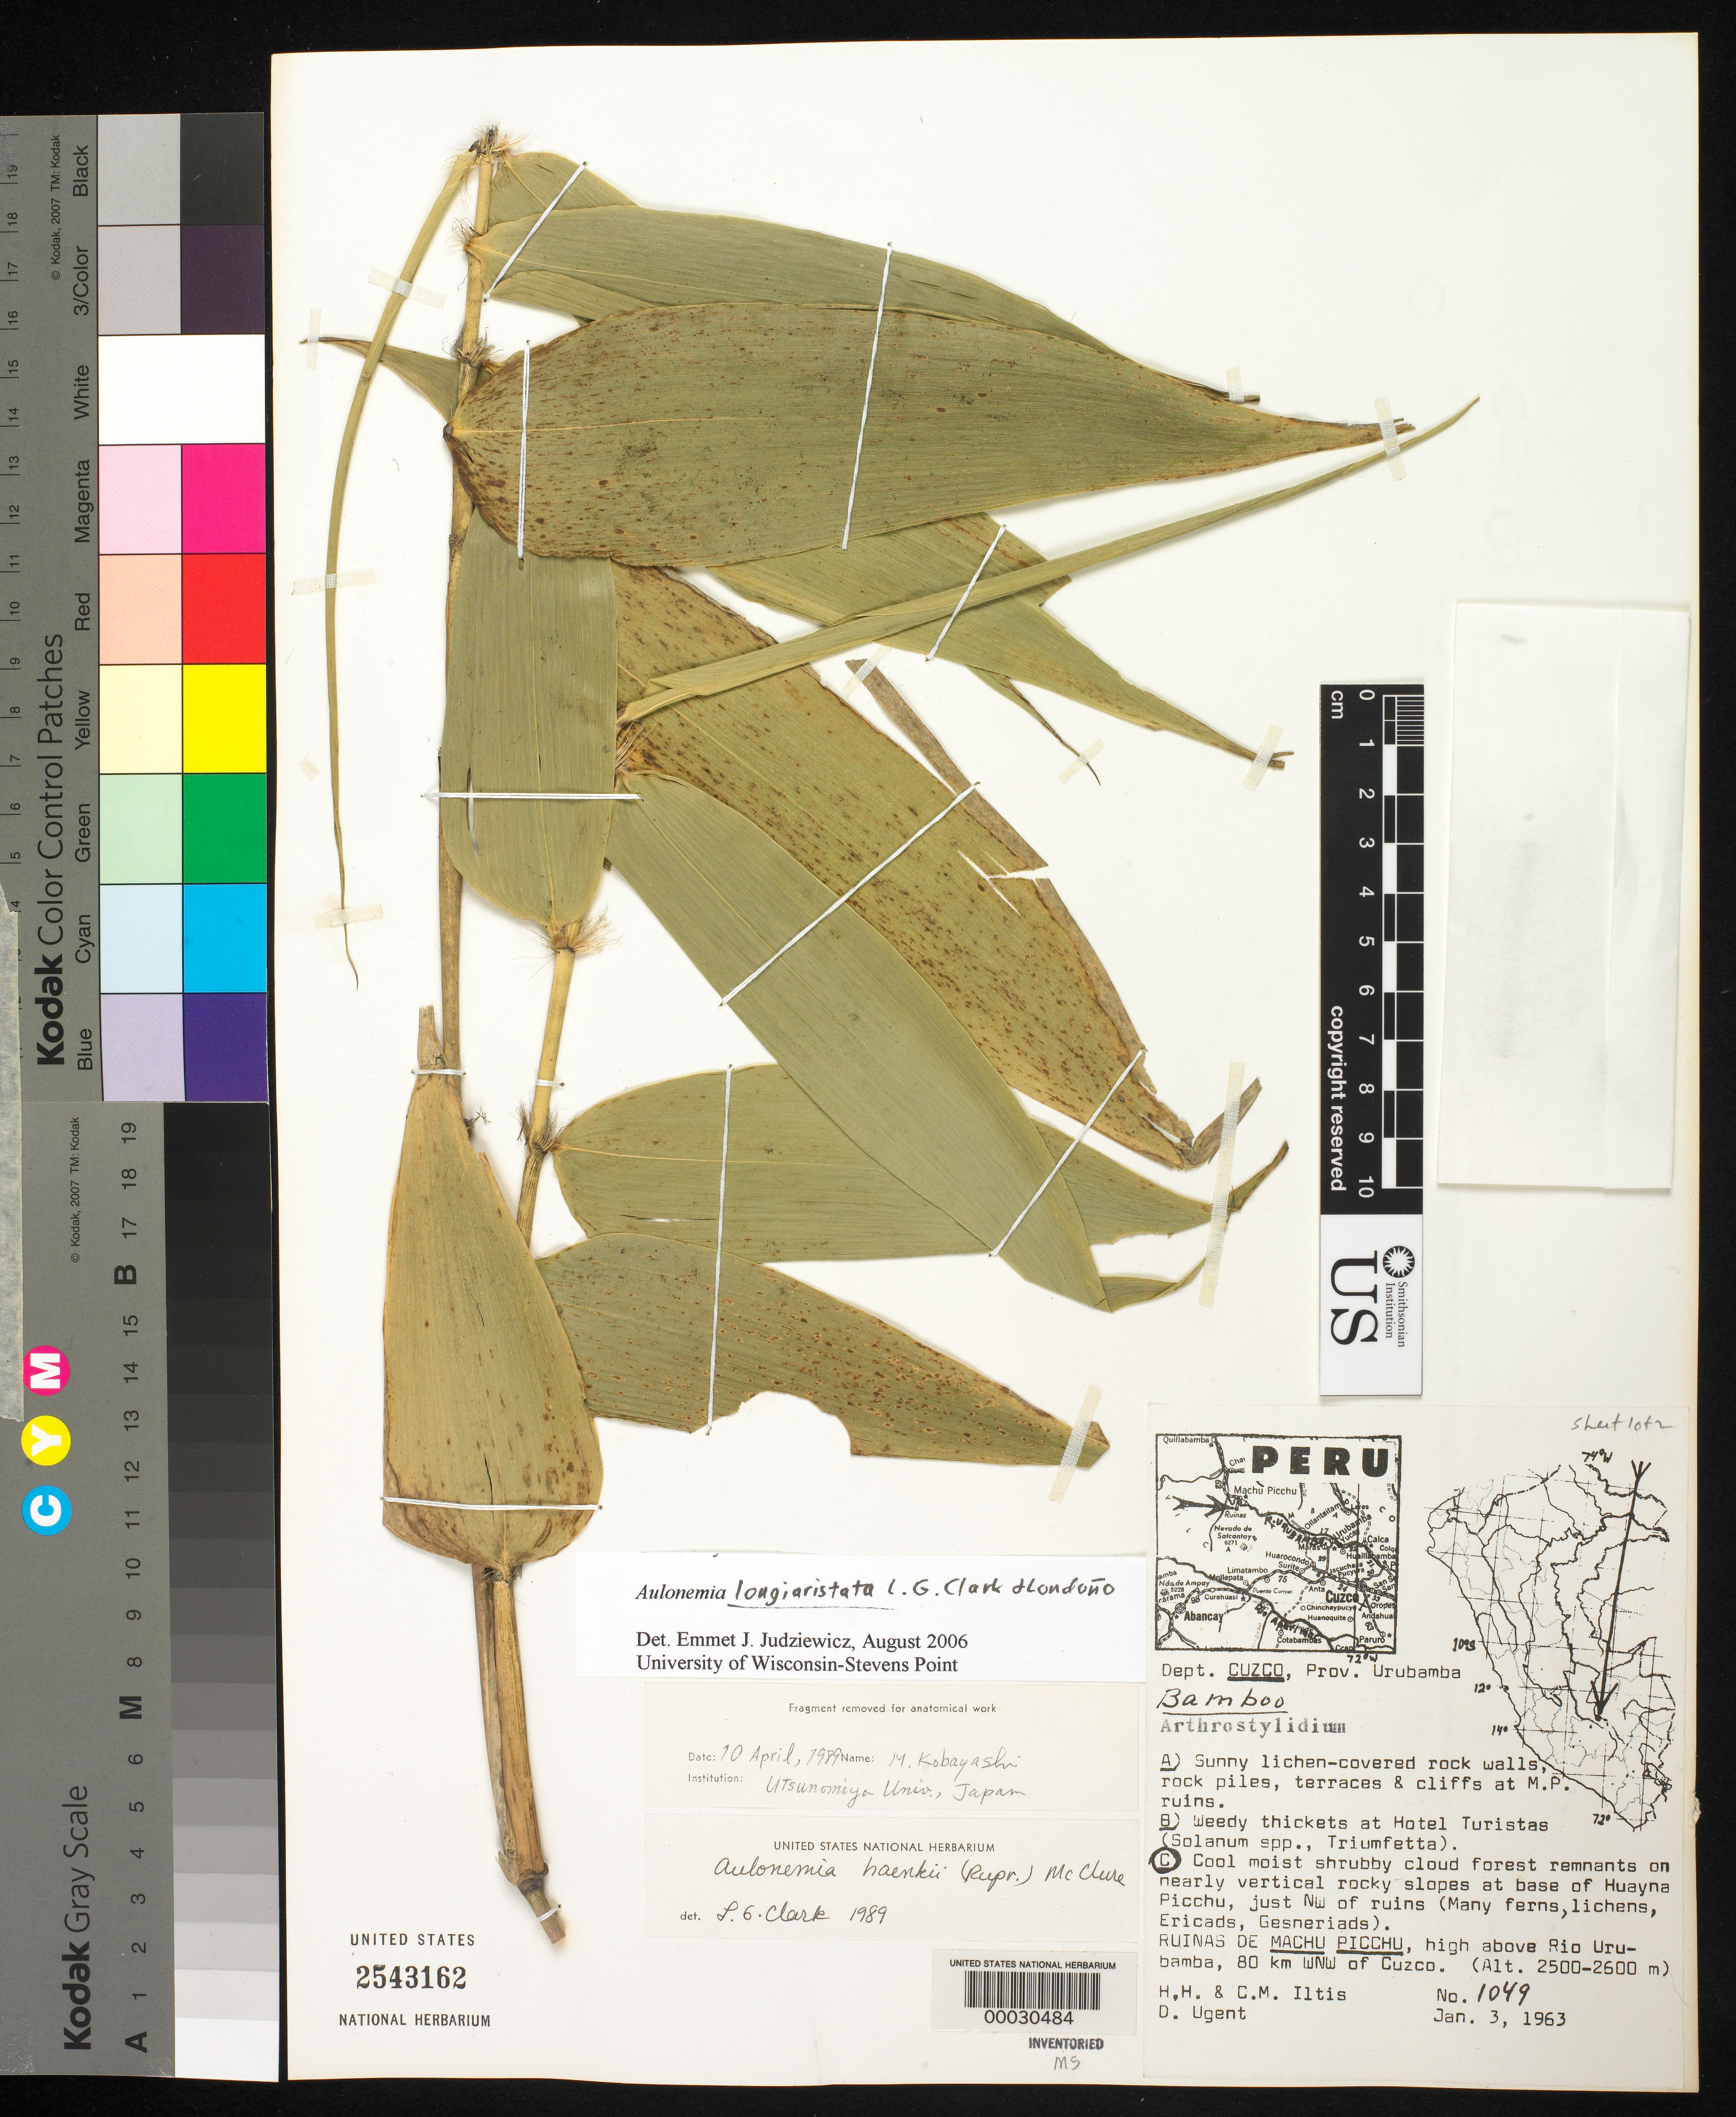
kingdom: Plantae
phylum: Tracheophyta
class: Liliopsida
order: Poales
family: Poaceae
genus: Aulonemia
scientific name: Aulonemia longiaristata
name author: L.G. Clark & Londoño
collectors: H. H. Iltis, C. M Iltis & D. Ugent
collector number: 1049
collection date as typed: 03 Jan 1963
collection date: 1963-01-03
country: Peru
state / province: Cusco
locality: Huayna Picchu, Cuzco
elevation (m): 2500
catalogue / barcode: US 2543162